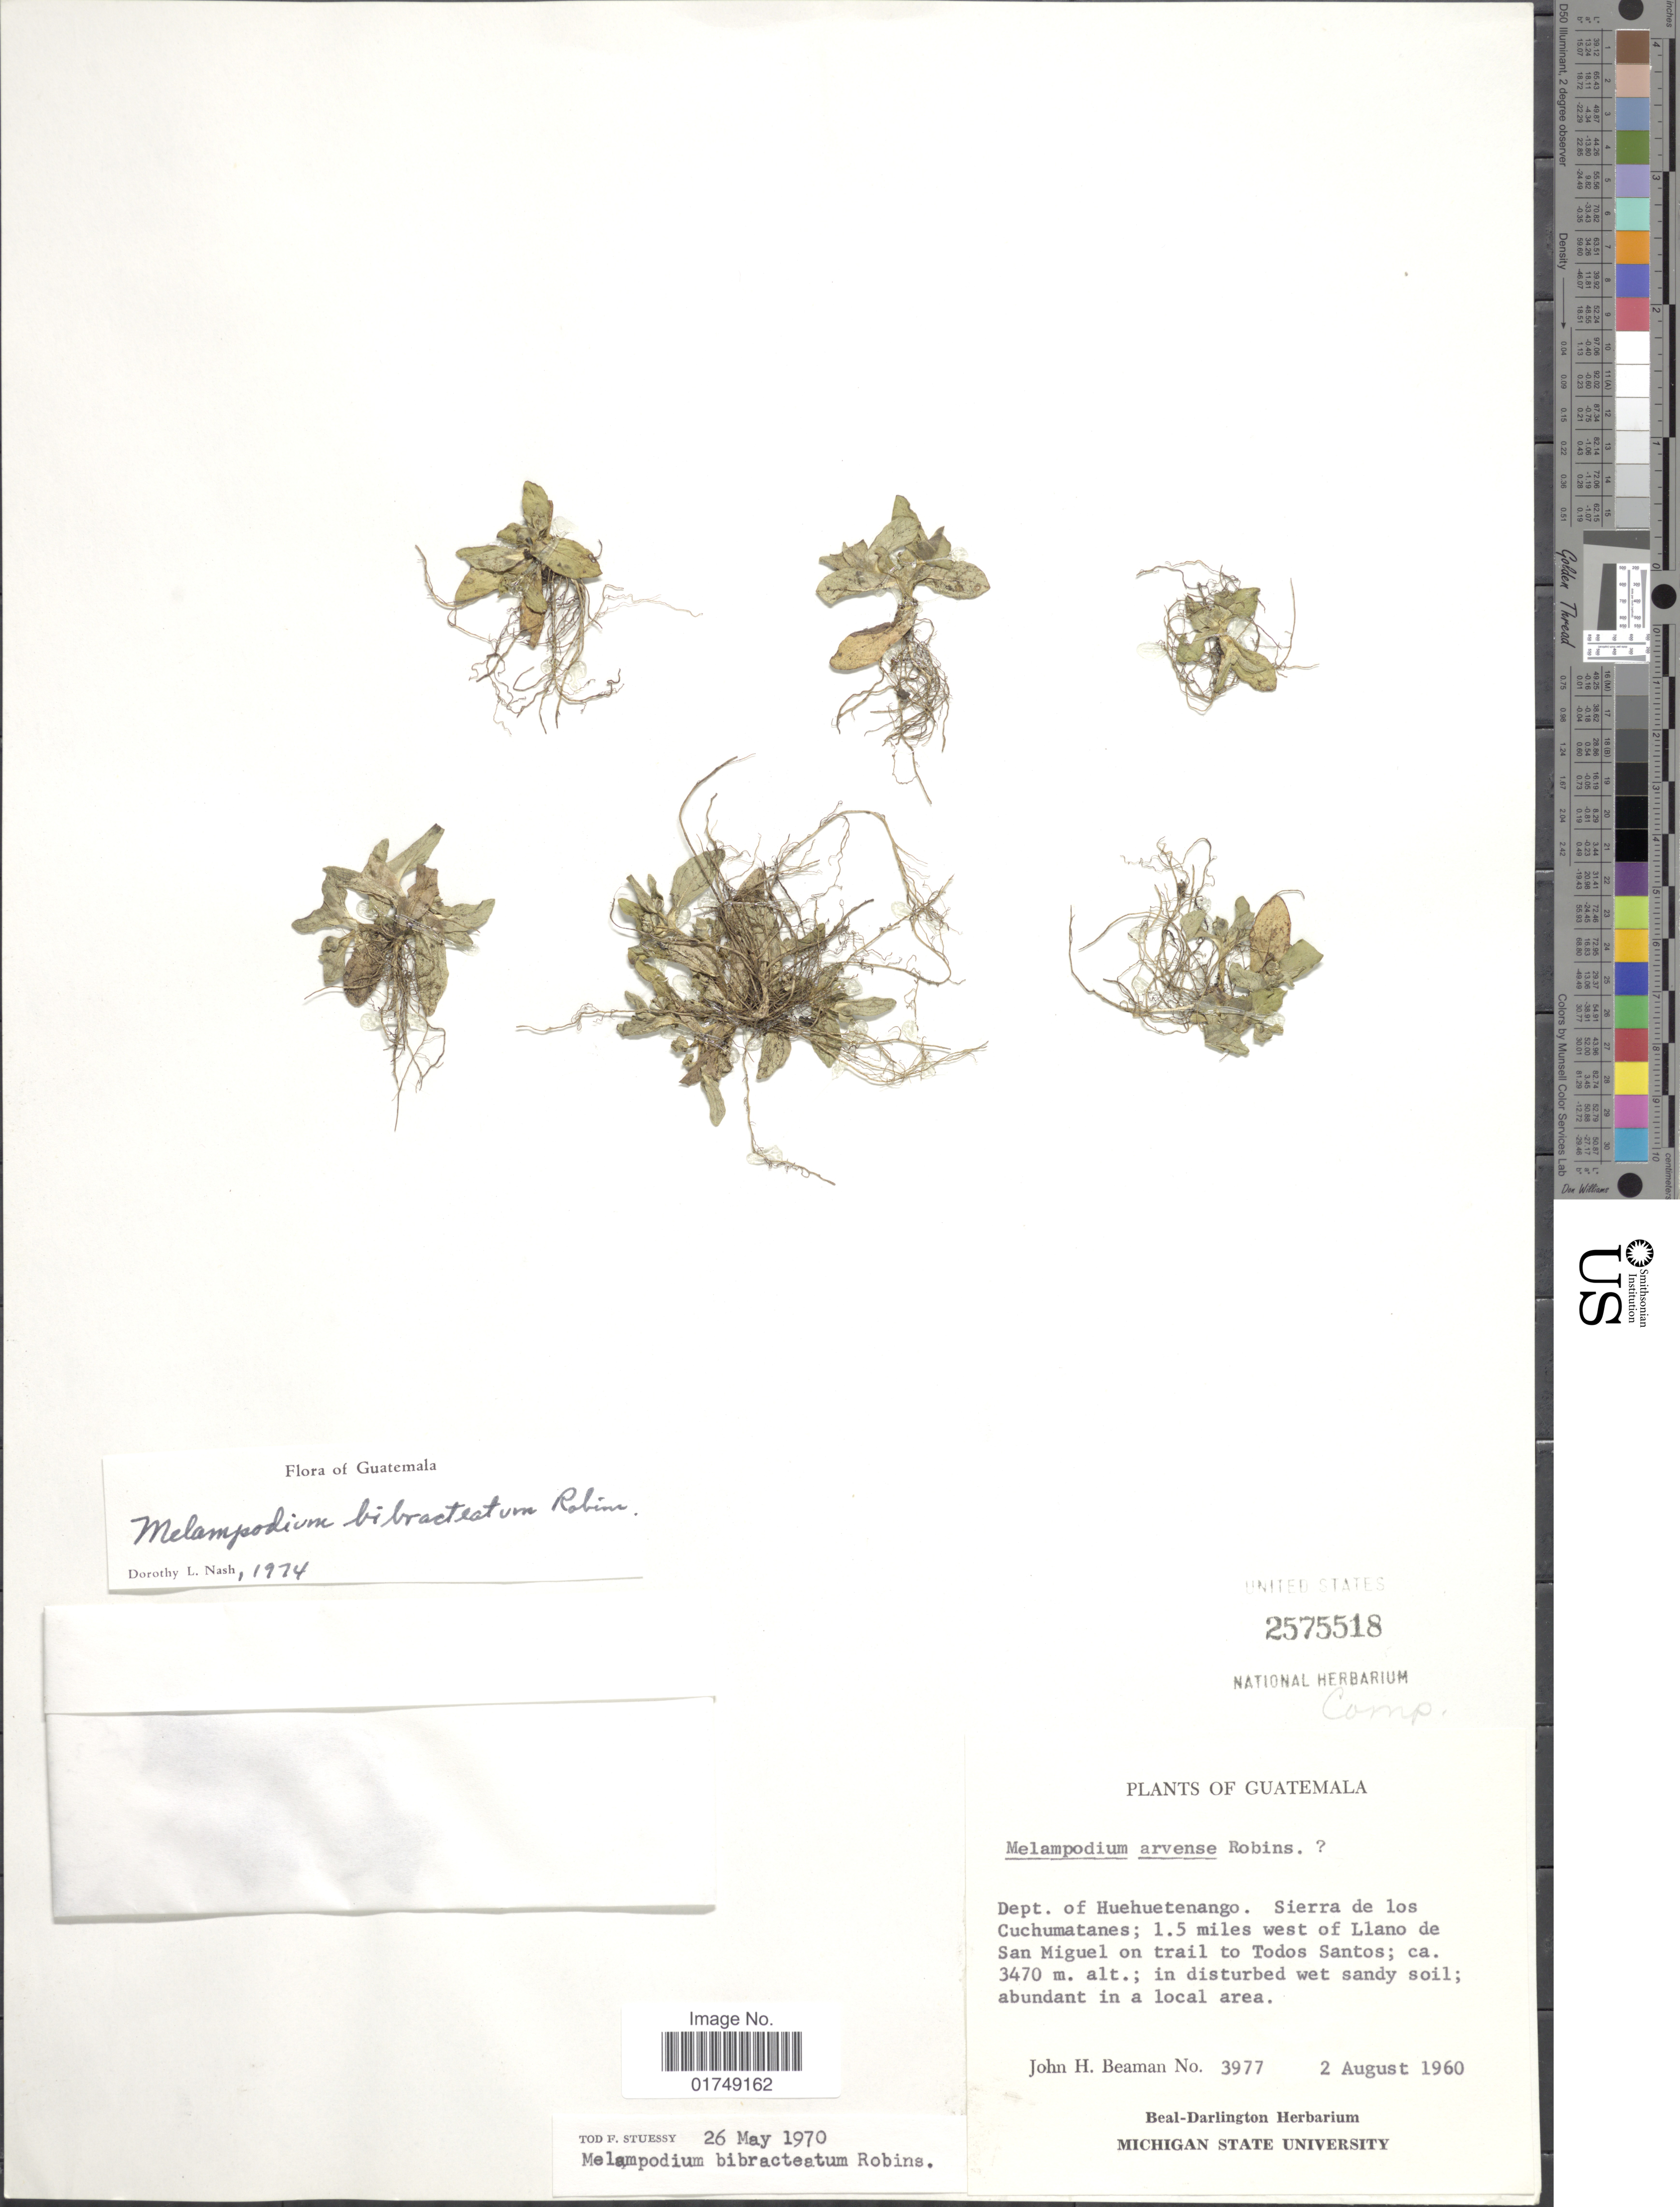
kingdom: Plantae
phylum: Tracheophyta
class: Magnoliopsida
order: Asterales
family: Asteraceae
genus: Melampodium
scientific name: Melampodium bibracteatum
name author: S. Watson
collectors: J. H. Beaman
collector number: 3977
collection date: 1960-08-02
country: Guatemala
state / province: Huehuetenango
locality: Sierra de los Cuchumatanes, 1.5 miles west of Llano de San Miguel on trail to Todos Santos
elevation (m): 3470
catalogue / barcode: US 2575518